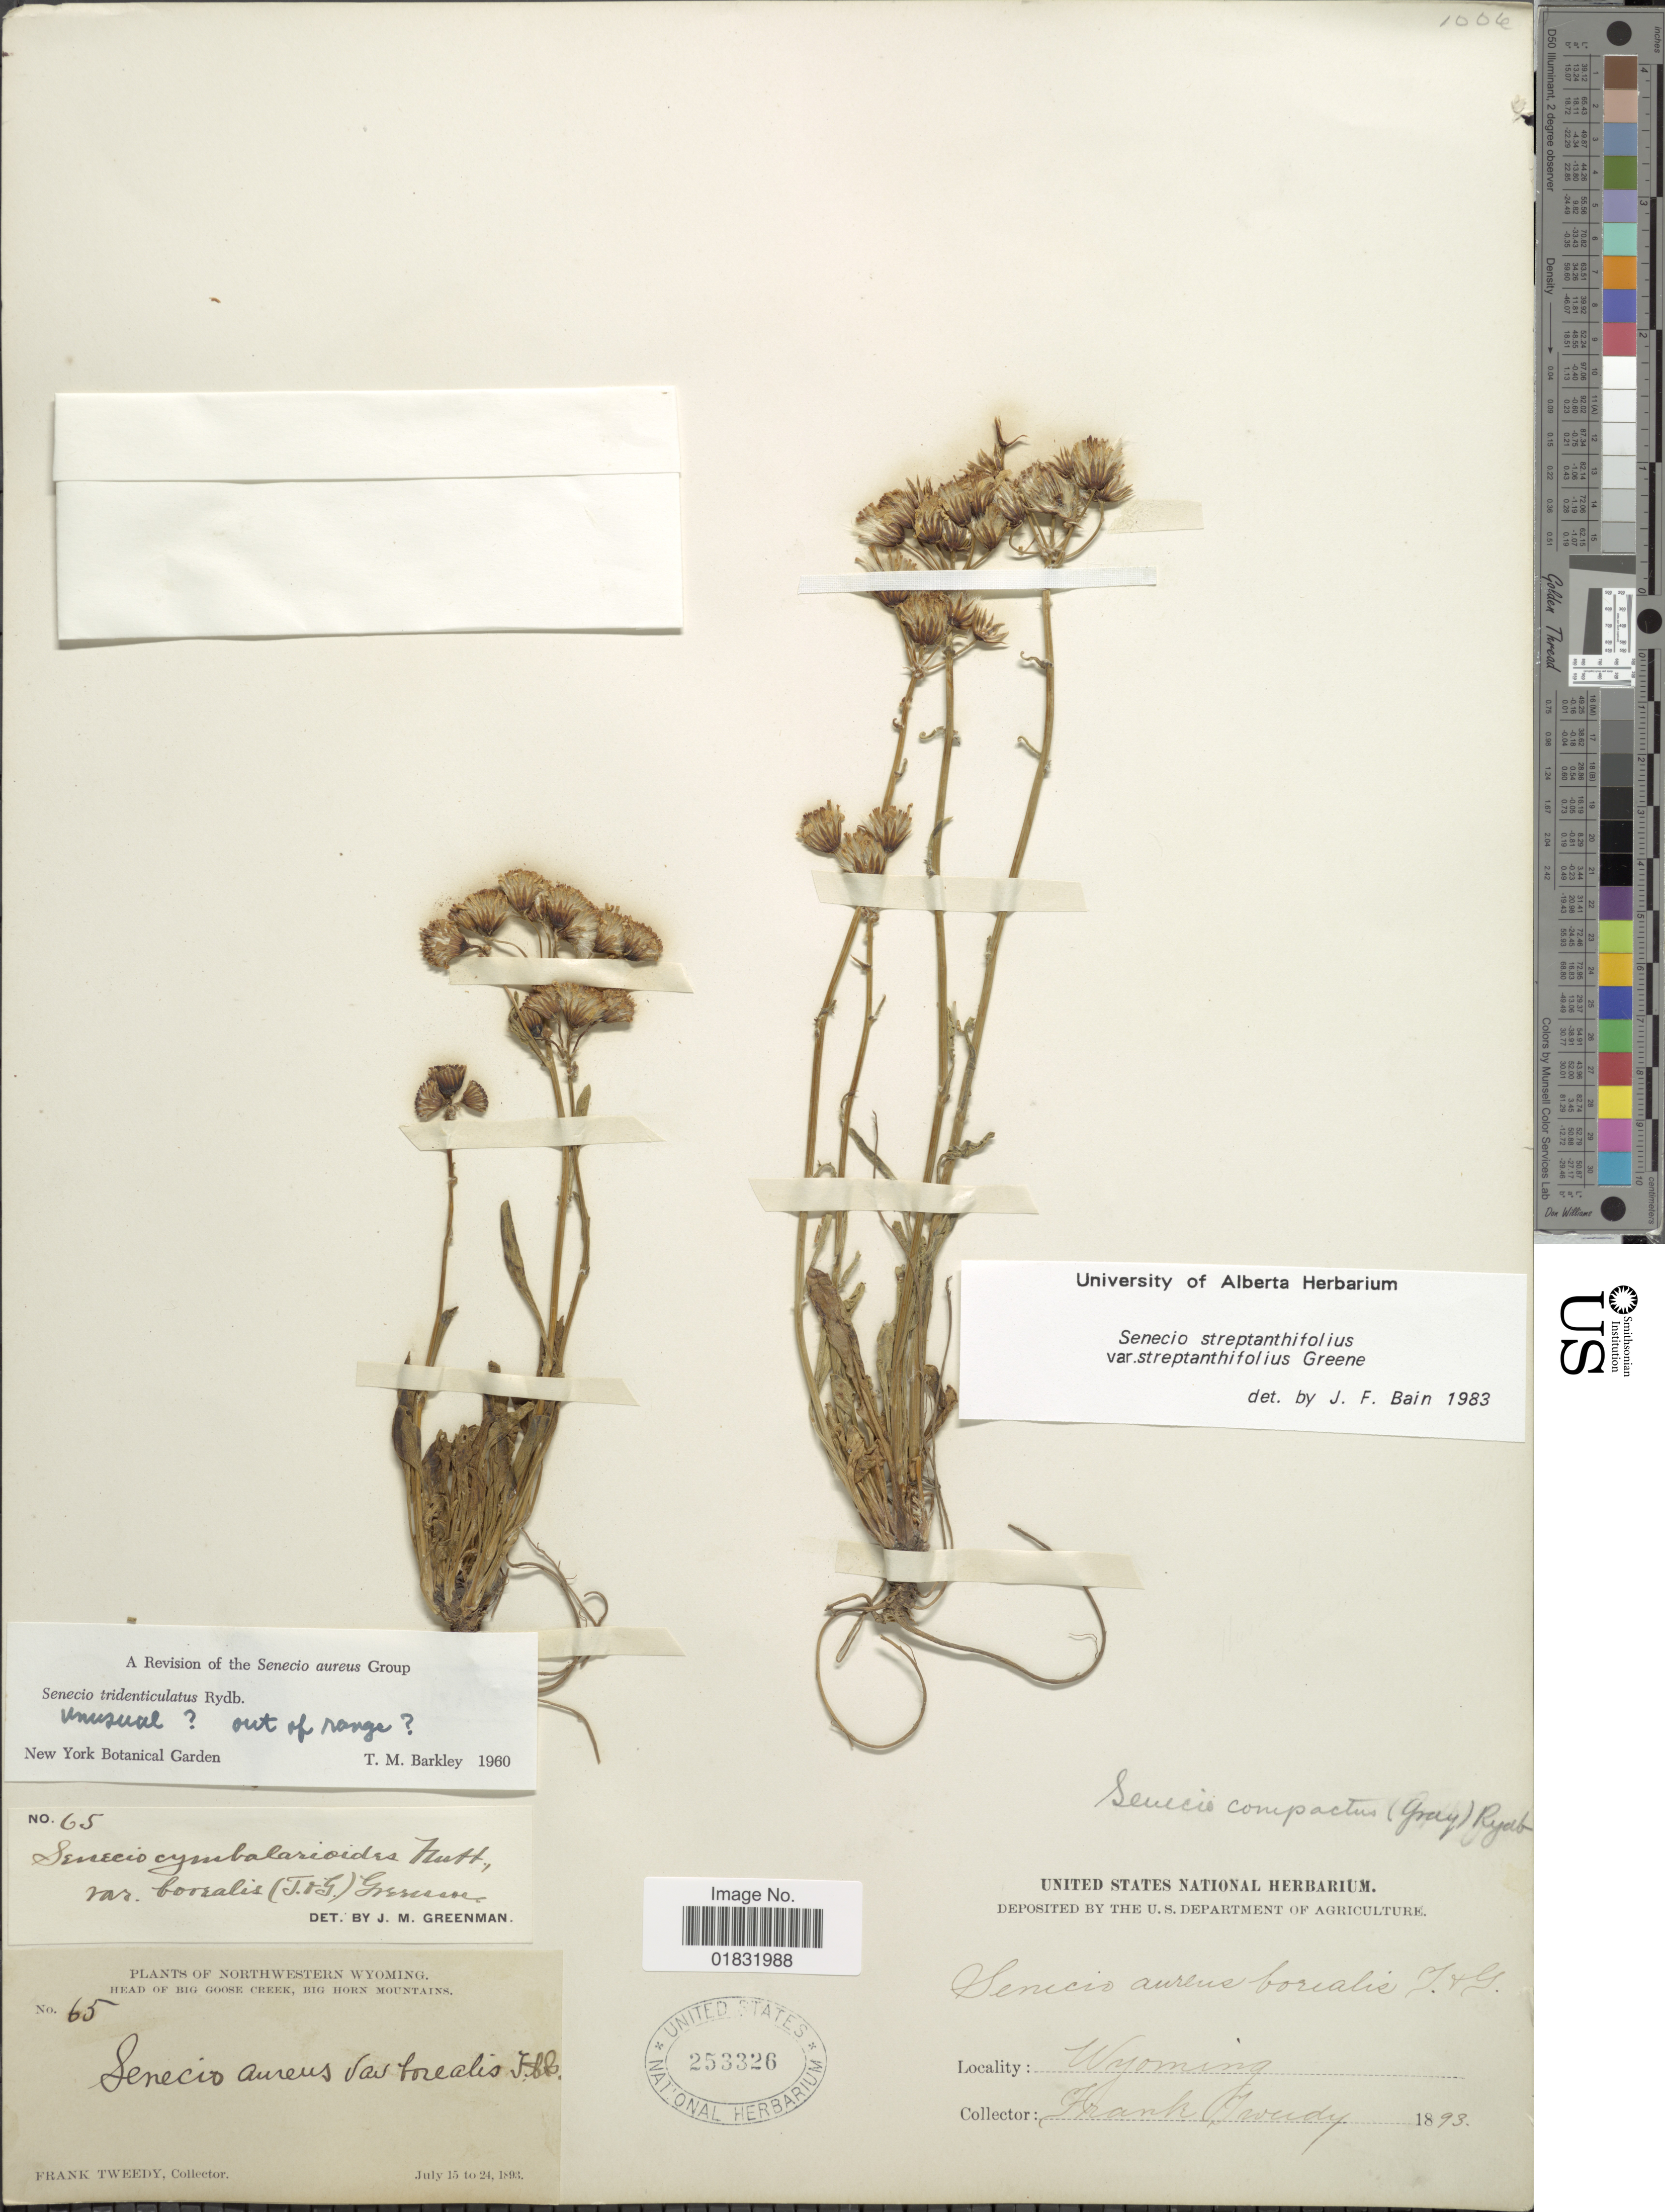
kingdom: Plantae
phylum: Tracheophyta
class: Magnoliopsida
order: Asterales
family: Asteraceae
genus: Packera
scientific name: Packera streptanthifolia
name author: (Greene) W.A. Weber & Á. Löve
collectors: F. Tweedy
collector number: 65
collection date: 1893-07-15/1893-07-24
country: United States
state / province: Wyoming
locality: Northwestern Wyoming, Head of Big Goose Creek, Big Horn Mountains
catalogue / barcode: US 253326